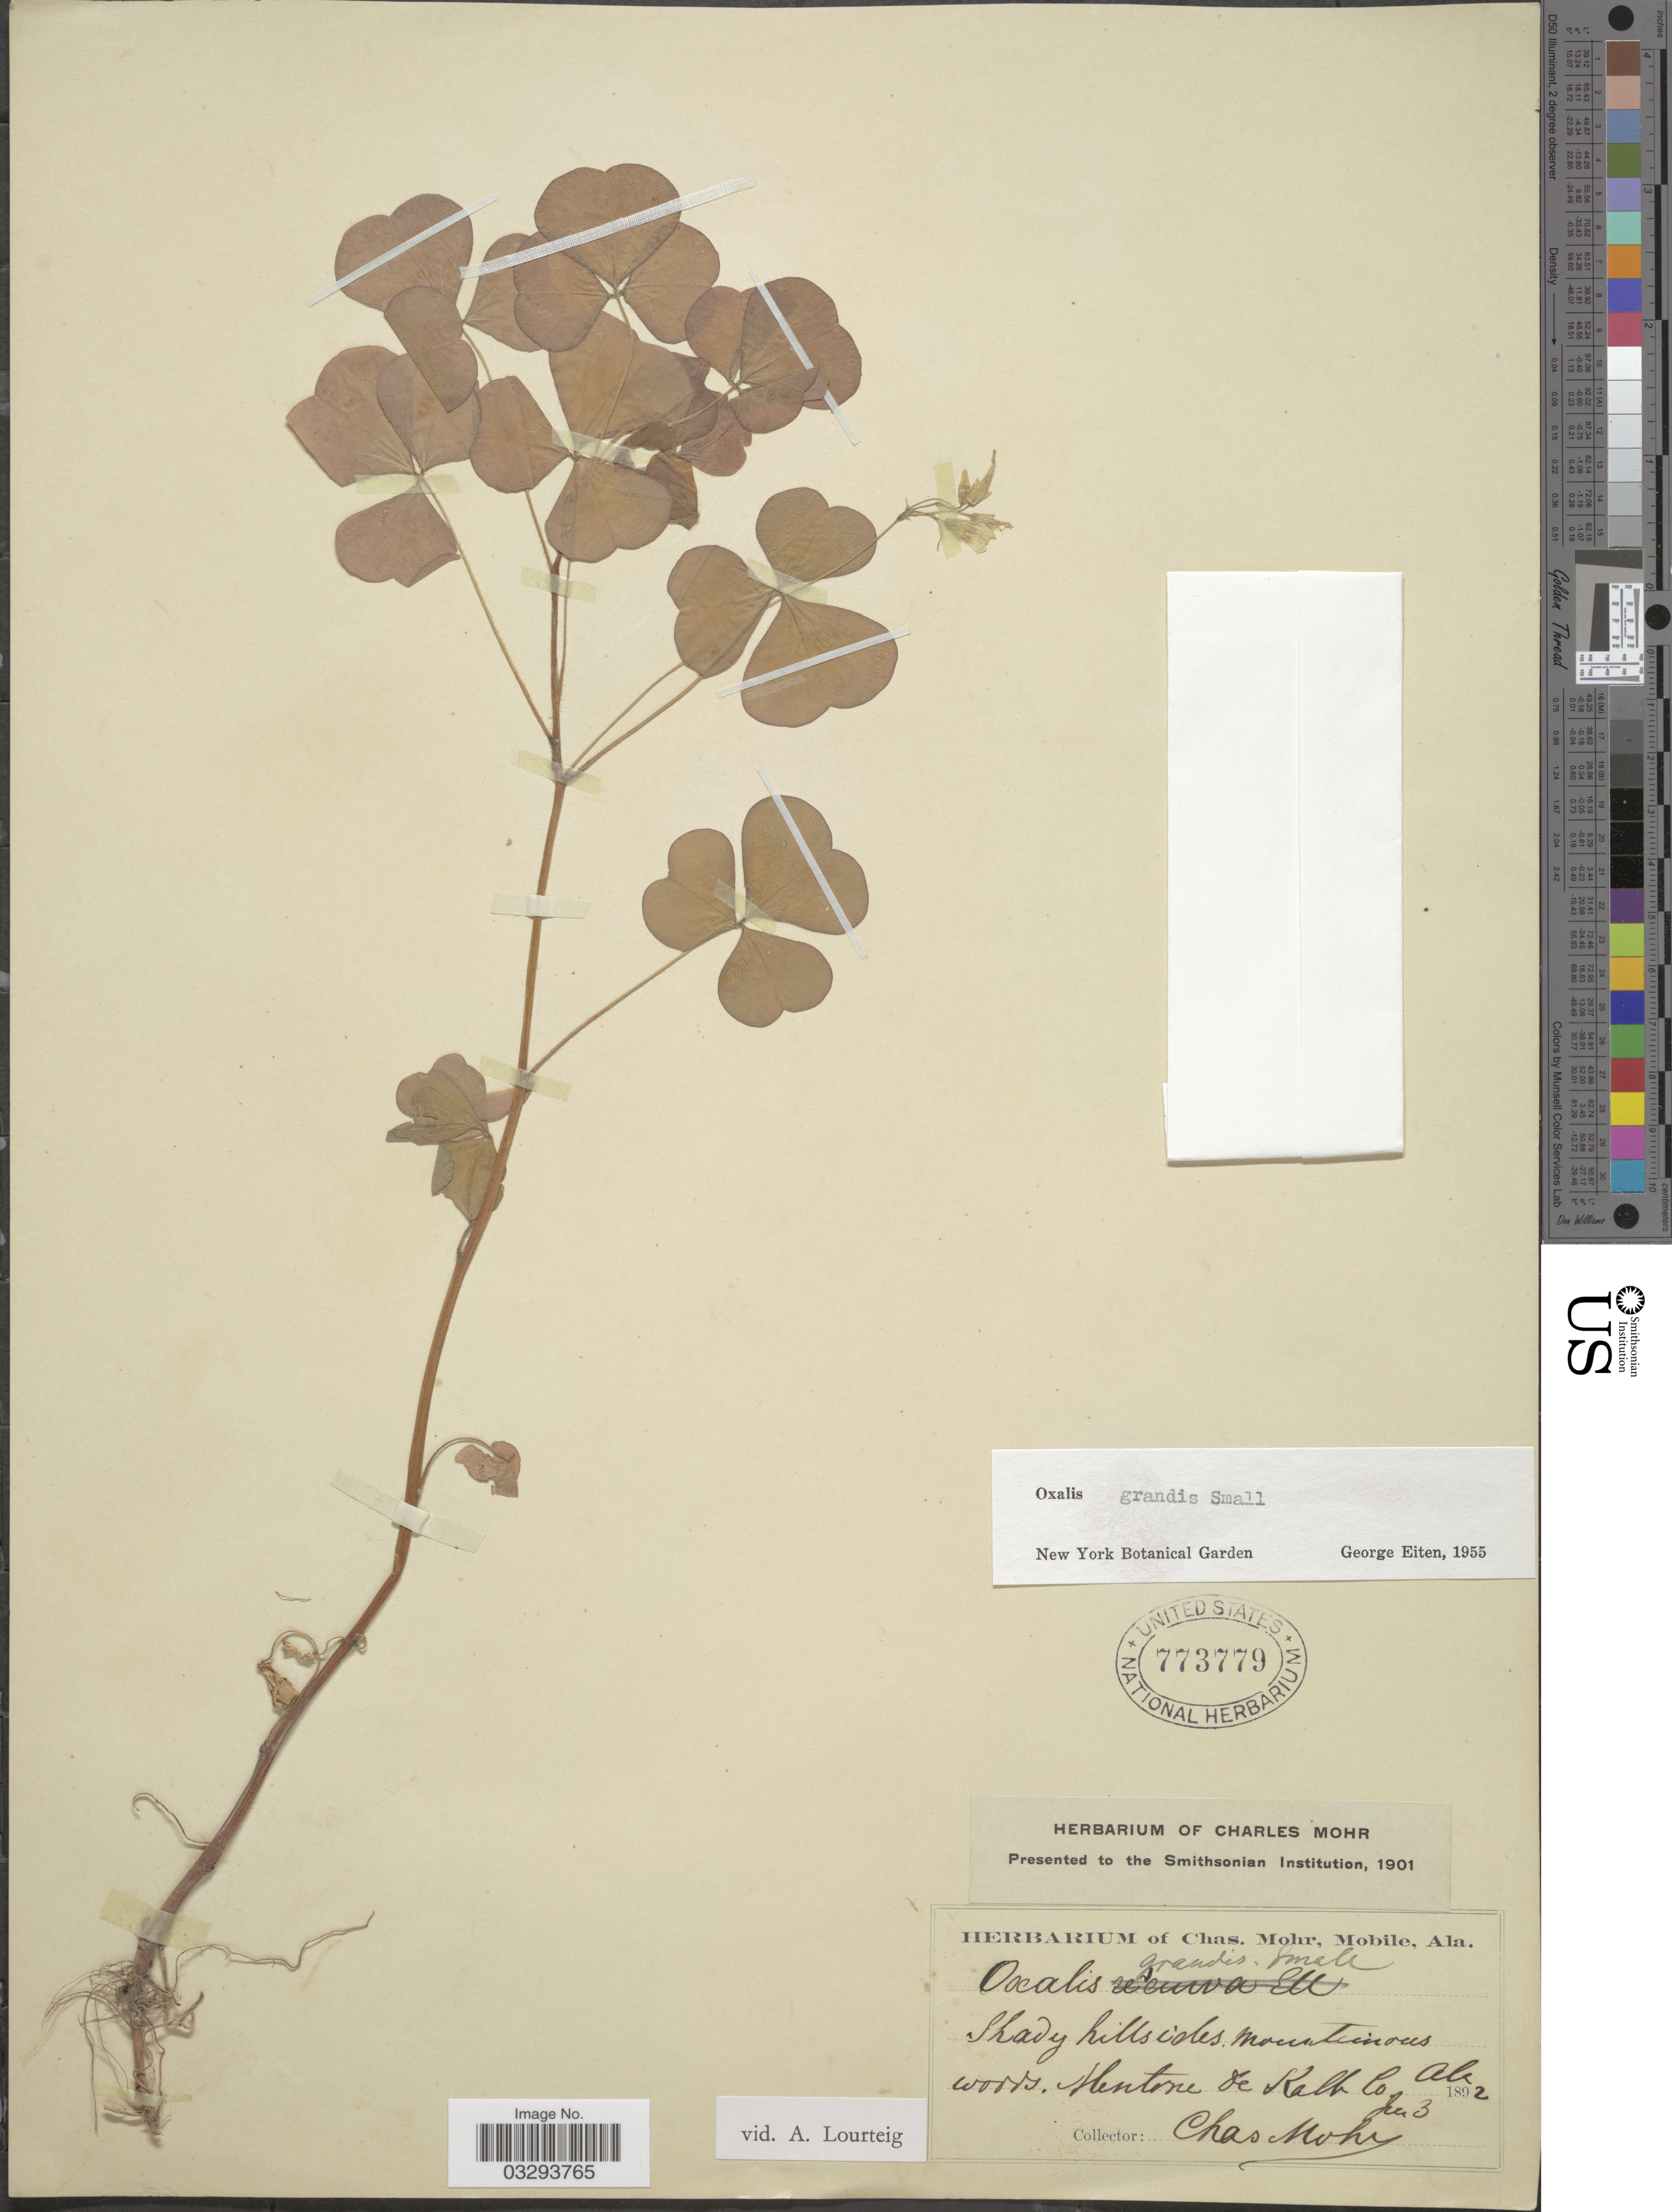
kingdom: Plantae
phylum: Tracheophyta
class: Magnoliopsida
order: Oxalidales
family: Oxalidaceae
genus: Oxalis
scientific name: Oxalis grandis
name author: Small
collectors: Mohr, C. T. (herbarium)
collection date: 1892-06-03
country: United States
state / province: Alabama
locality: Mentone de Kalb Co.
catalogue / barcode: US 773779